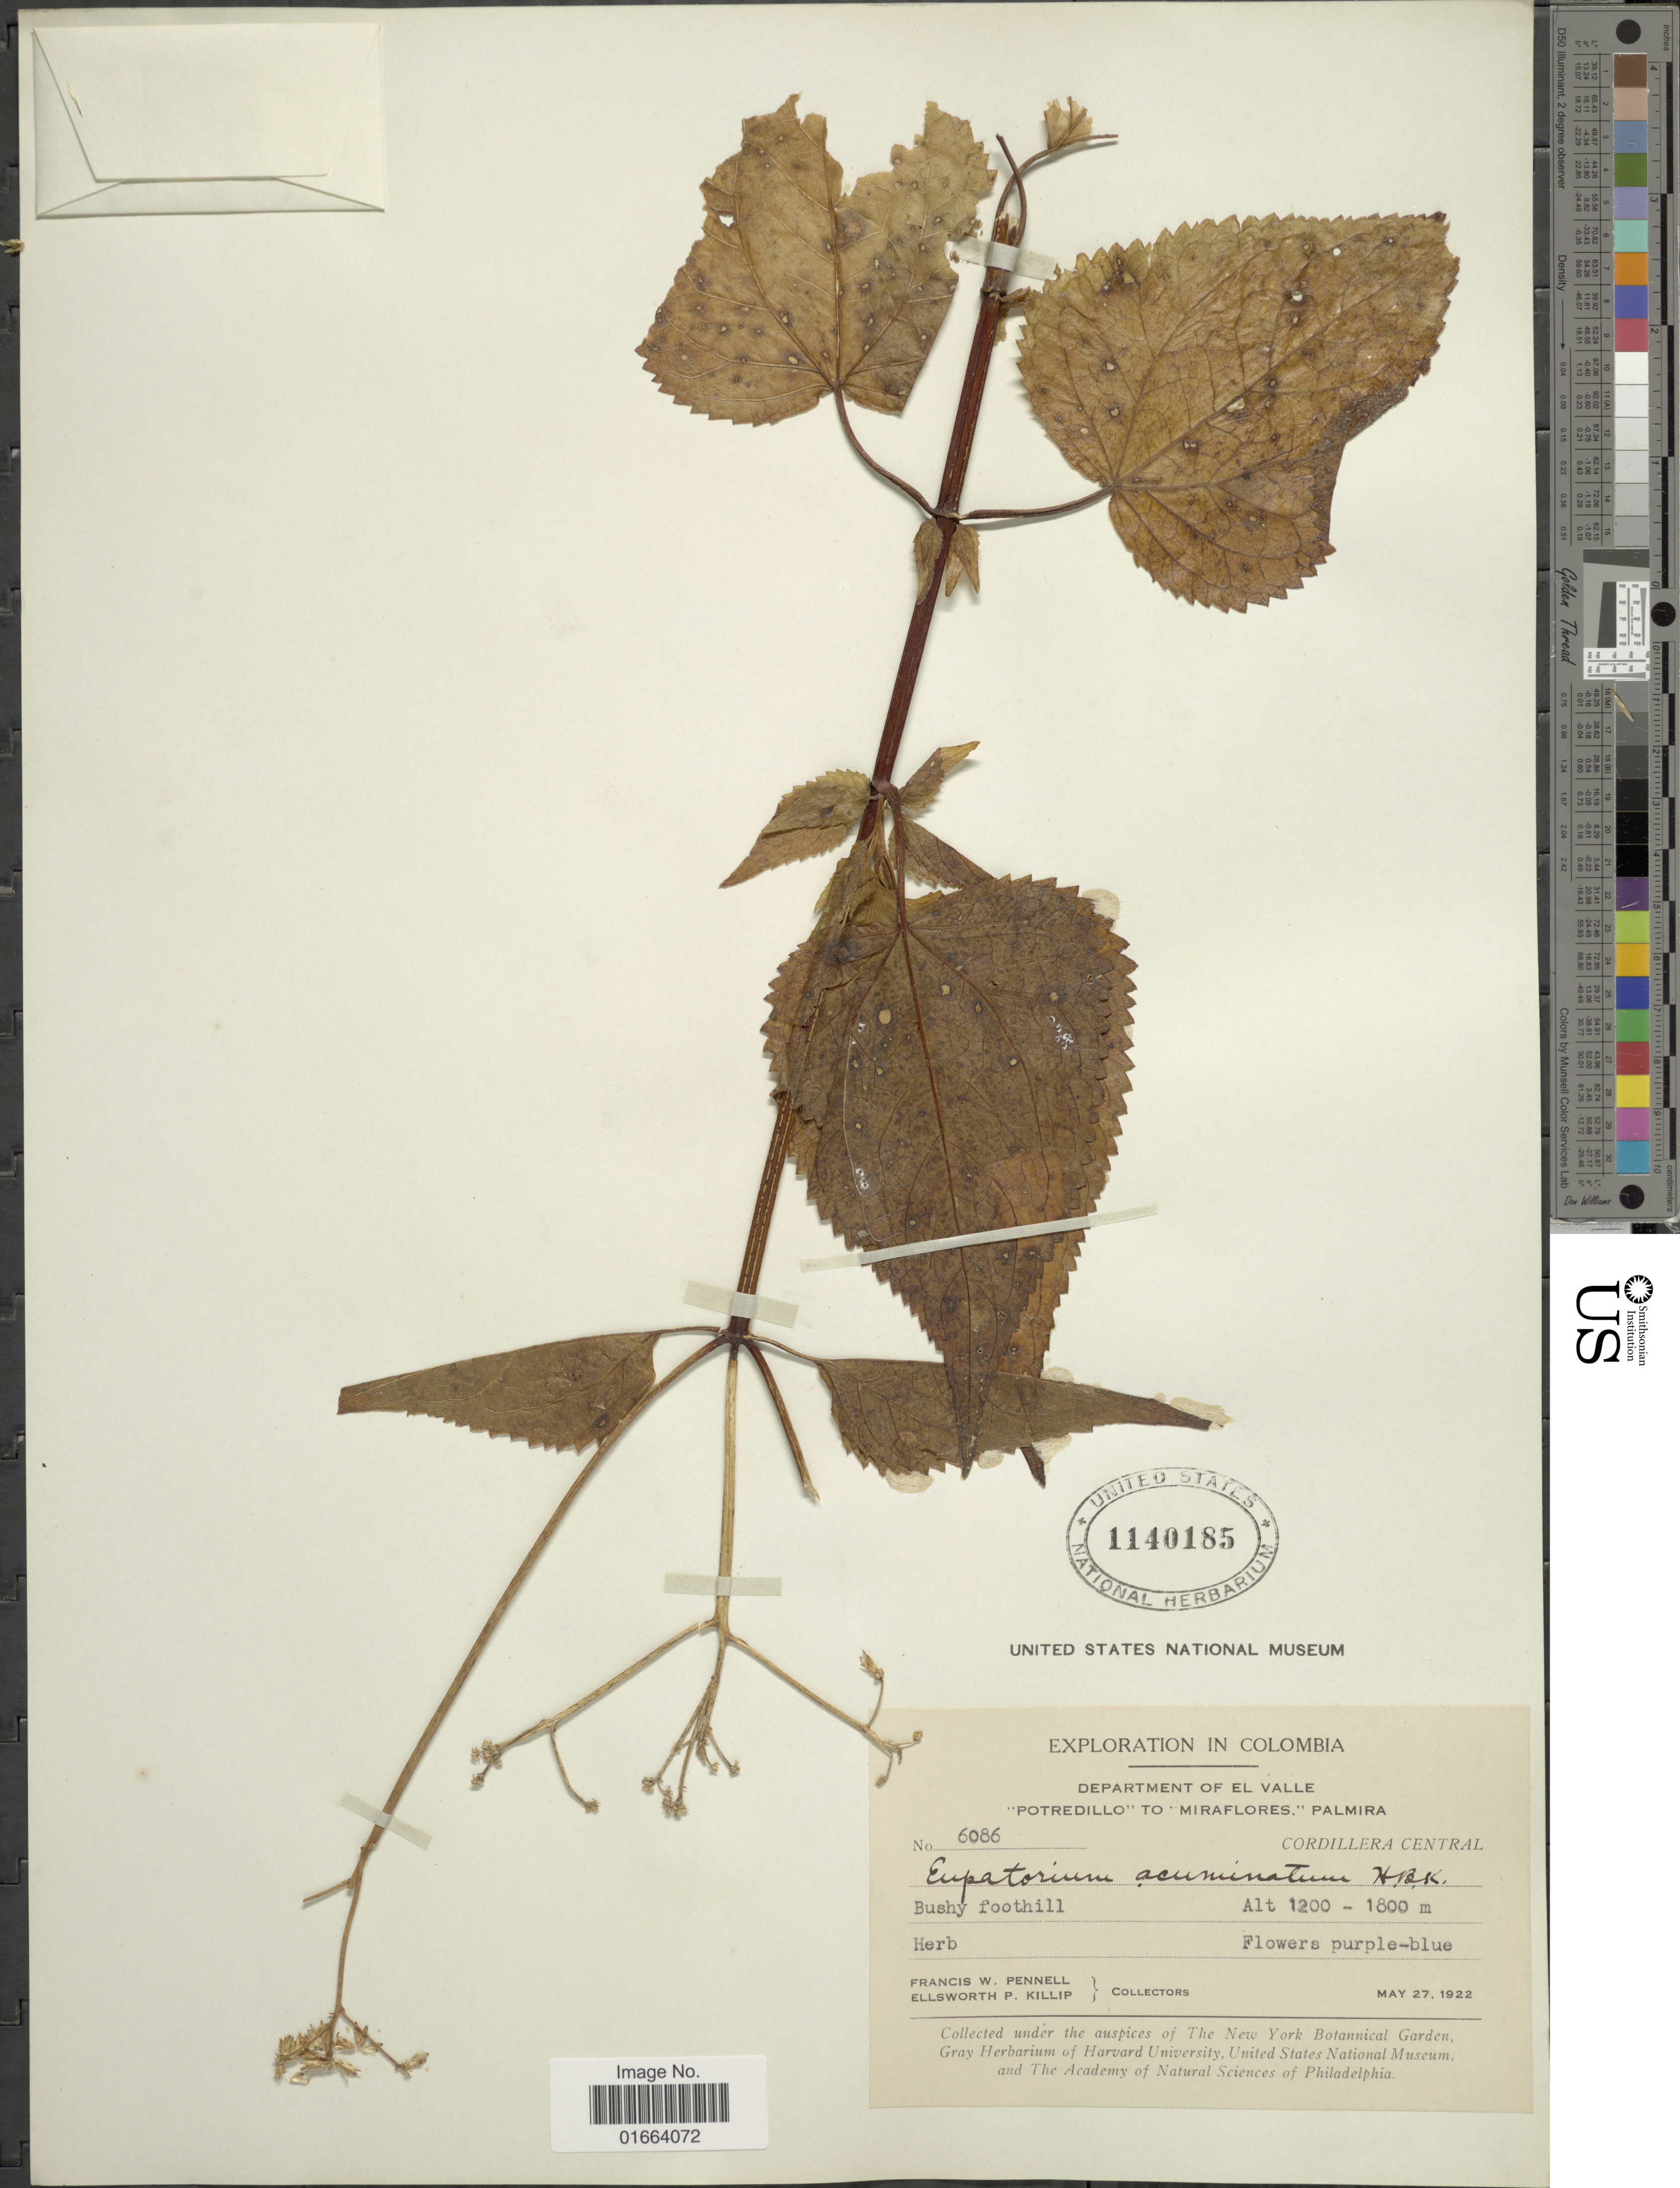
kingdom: Plantae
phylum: Tracheophyta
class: Magnoliopsida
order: Asterales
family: Asteraceae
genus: Critoniella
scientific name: Critoniella acuminata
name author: (Kunth) R.M. King & H. Rob.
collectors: F. W. Pennell & E. P. Killip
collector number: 6086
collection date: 1922-05-27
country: Colombia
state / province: Valle del Cauca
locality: Department of El Valle. "Potredillo" to "Miraflores," Palmira. Cordillera Central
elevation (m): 1200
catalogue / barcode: US 1140185